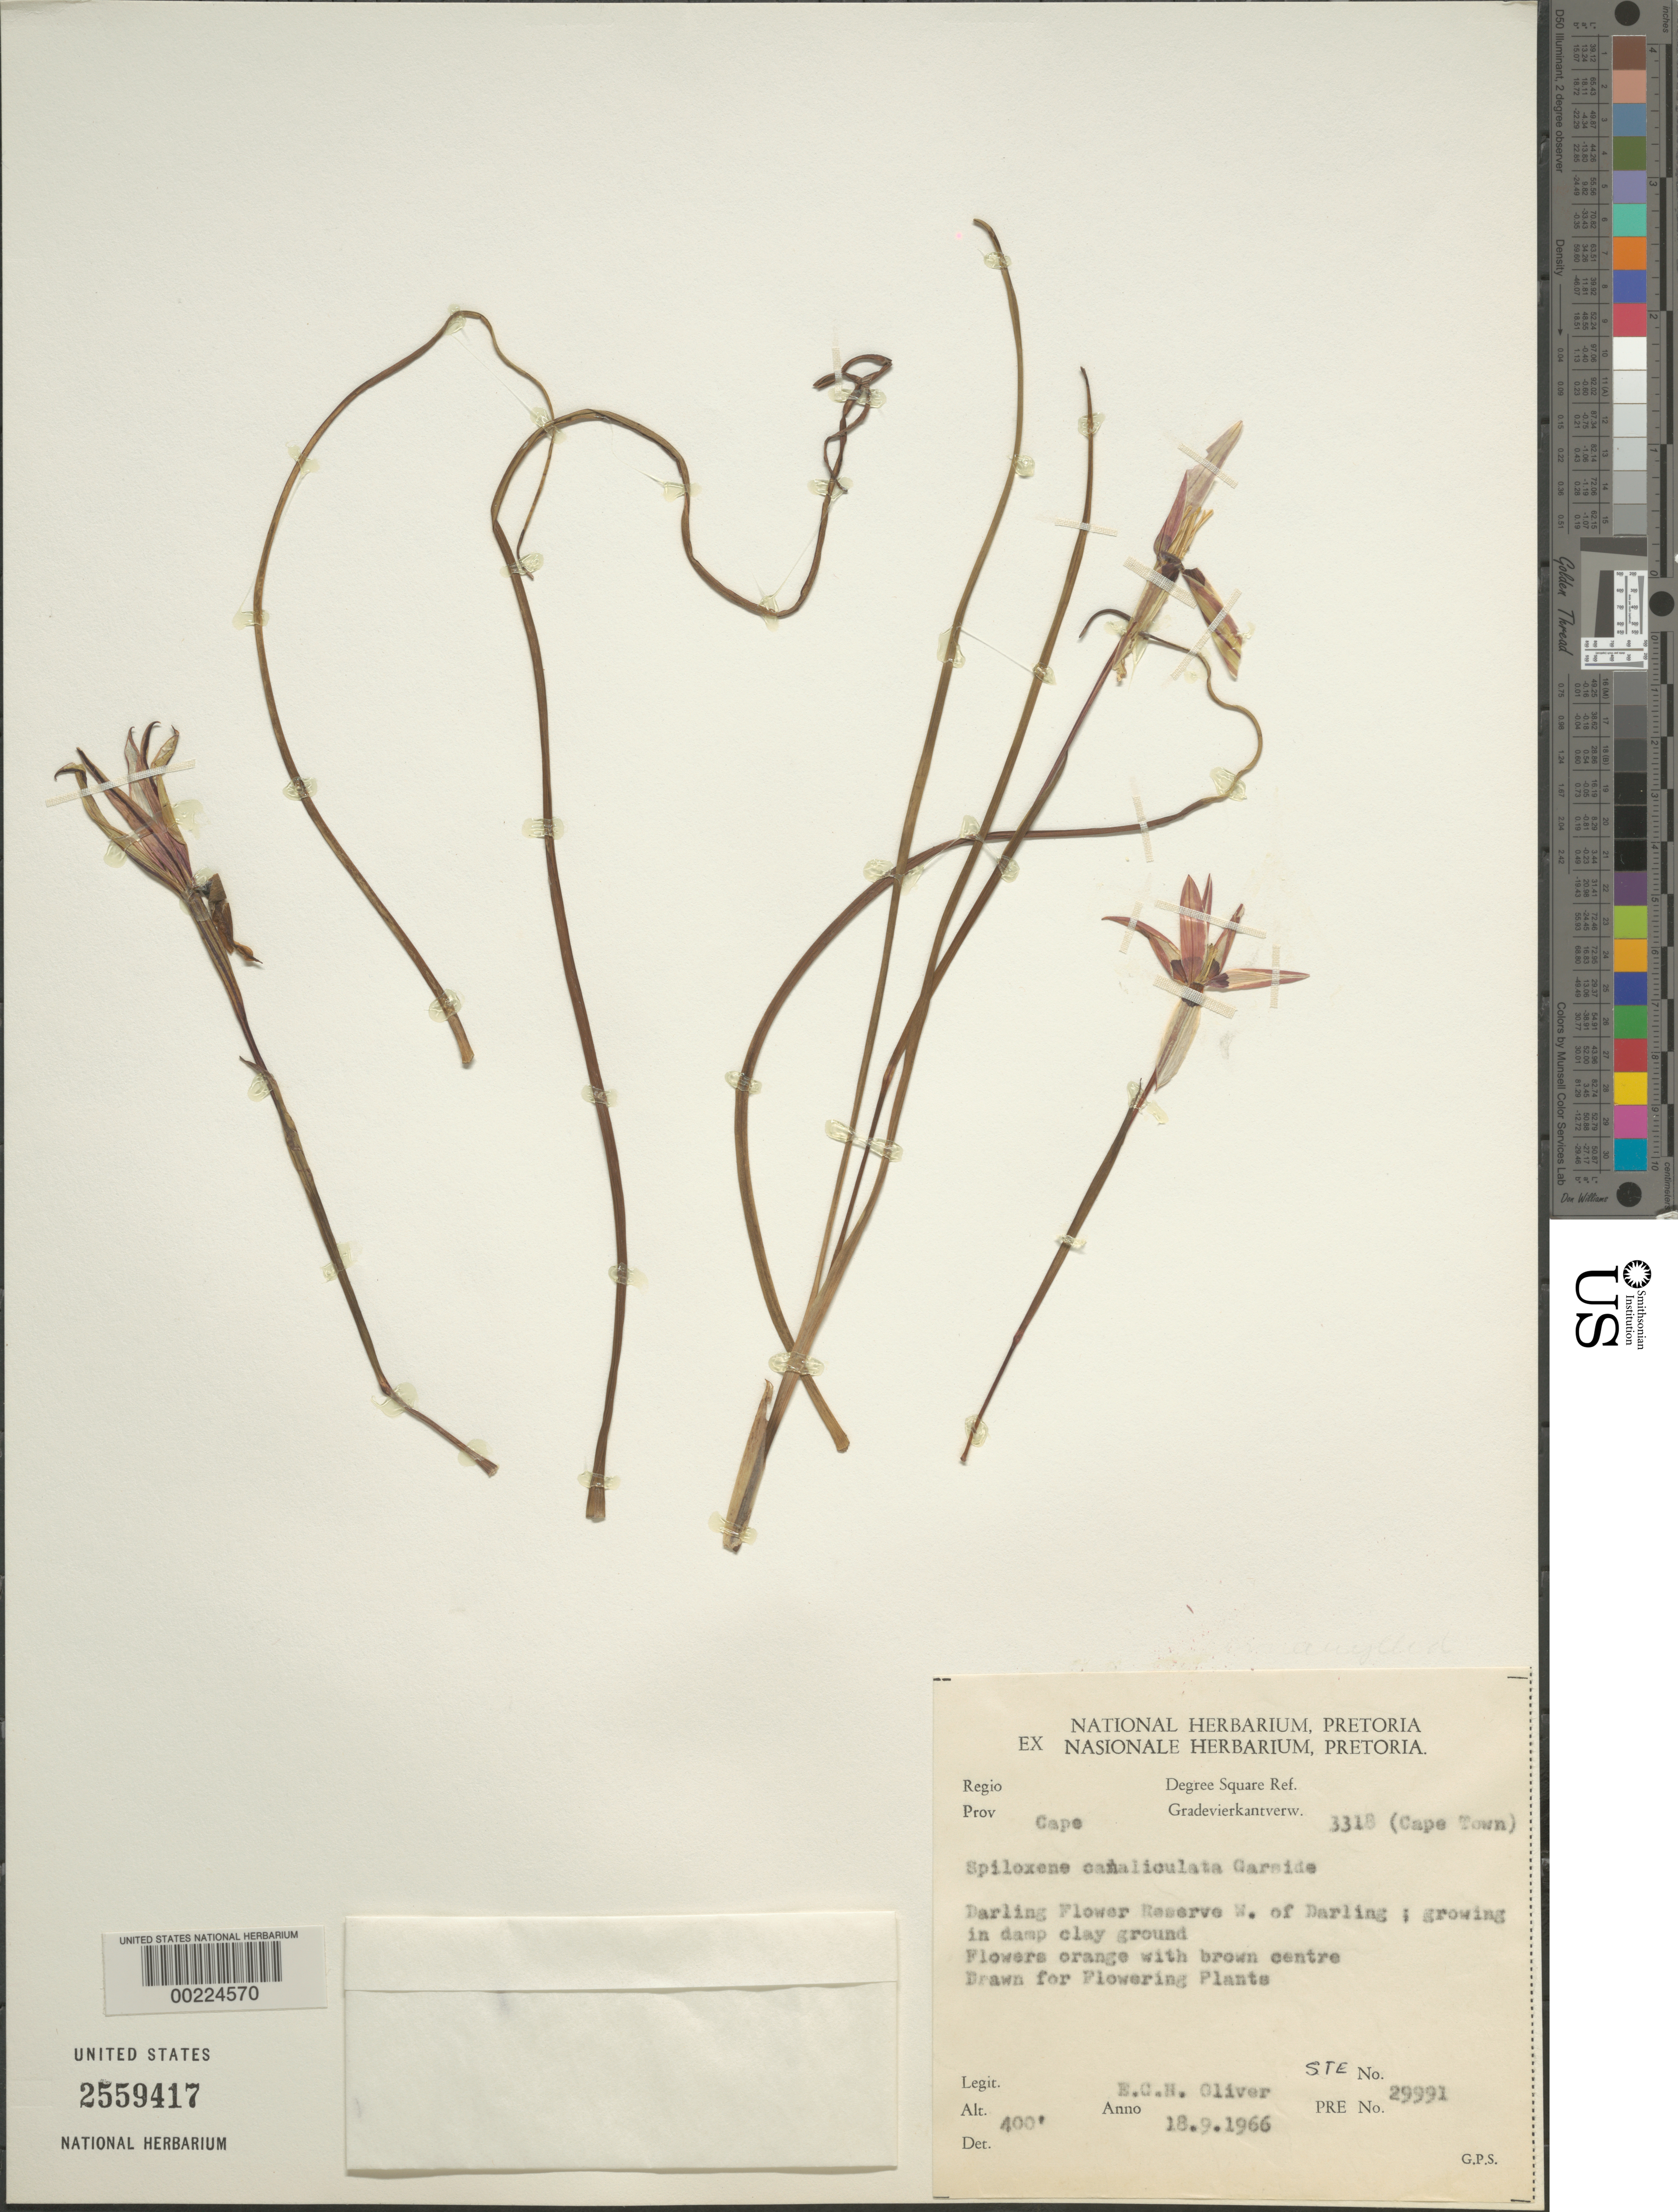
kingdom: Plantae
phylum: Tracheophyta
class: Liliopsida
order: Asparagales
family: Hypoxidaceae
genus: Hypoxis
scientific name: Hypoxis canaliculata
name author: Baker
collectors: E. G. H. Oliver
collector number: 29991 / 3318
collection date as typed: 18 Sep 1966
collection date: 1966-09-18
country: South Africa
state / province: Western Cape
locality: Darling flower reserve w of darling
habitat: Damp clay ground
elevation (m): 122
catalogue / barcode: US 2559417